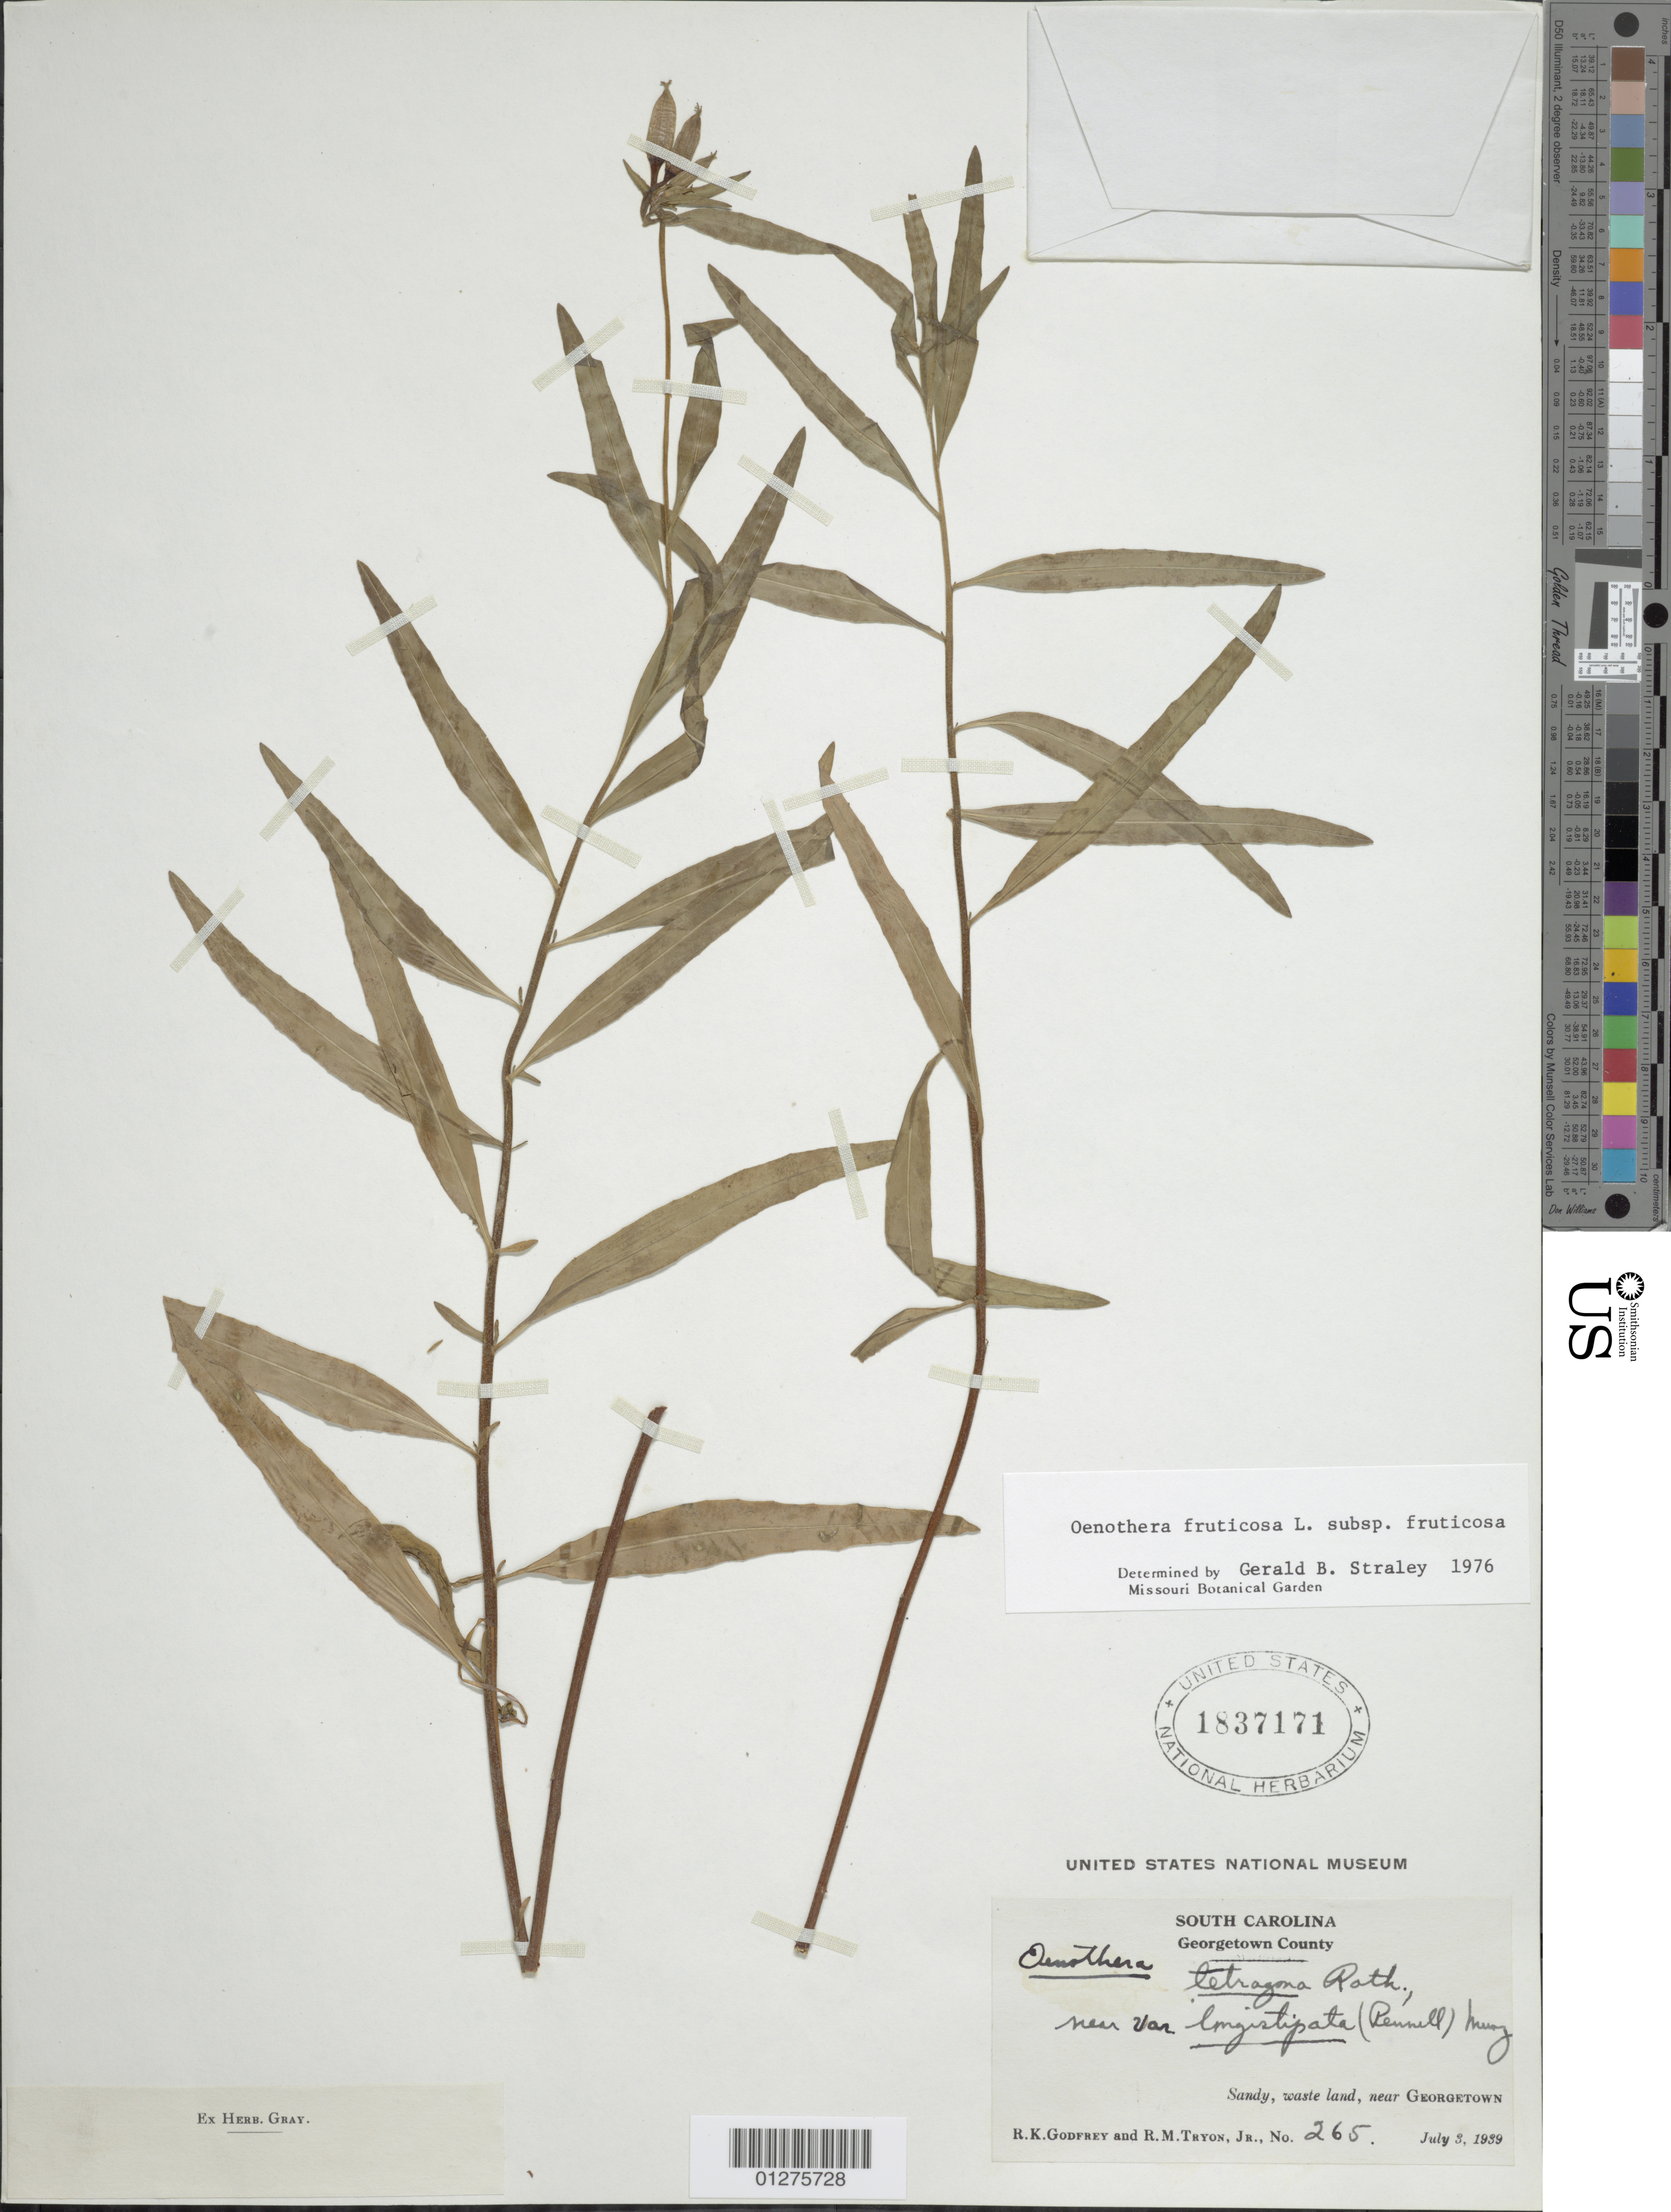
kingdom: Plantae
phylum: Tracheophyta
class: Magnoliopsida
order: Myrtales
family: Onagraceae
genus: Oenothera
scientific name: Oenothera fruticosa subsp. fruticosa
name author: L.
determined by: Straley, G. B.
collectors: R. K. Godfrey & R. M. Tryon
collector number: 265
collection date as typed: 3 Jul 1939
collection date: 1939-07-03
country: United States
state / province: South Carolina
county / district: Georgetown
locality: Near Georgetown.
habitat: Sandy, waste land.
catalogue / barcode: US 1837171